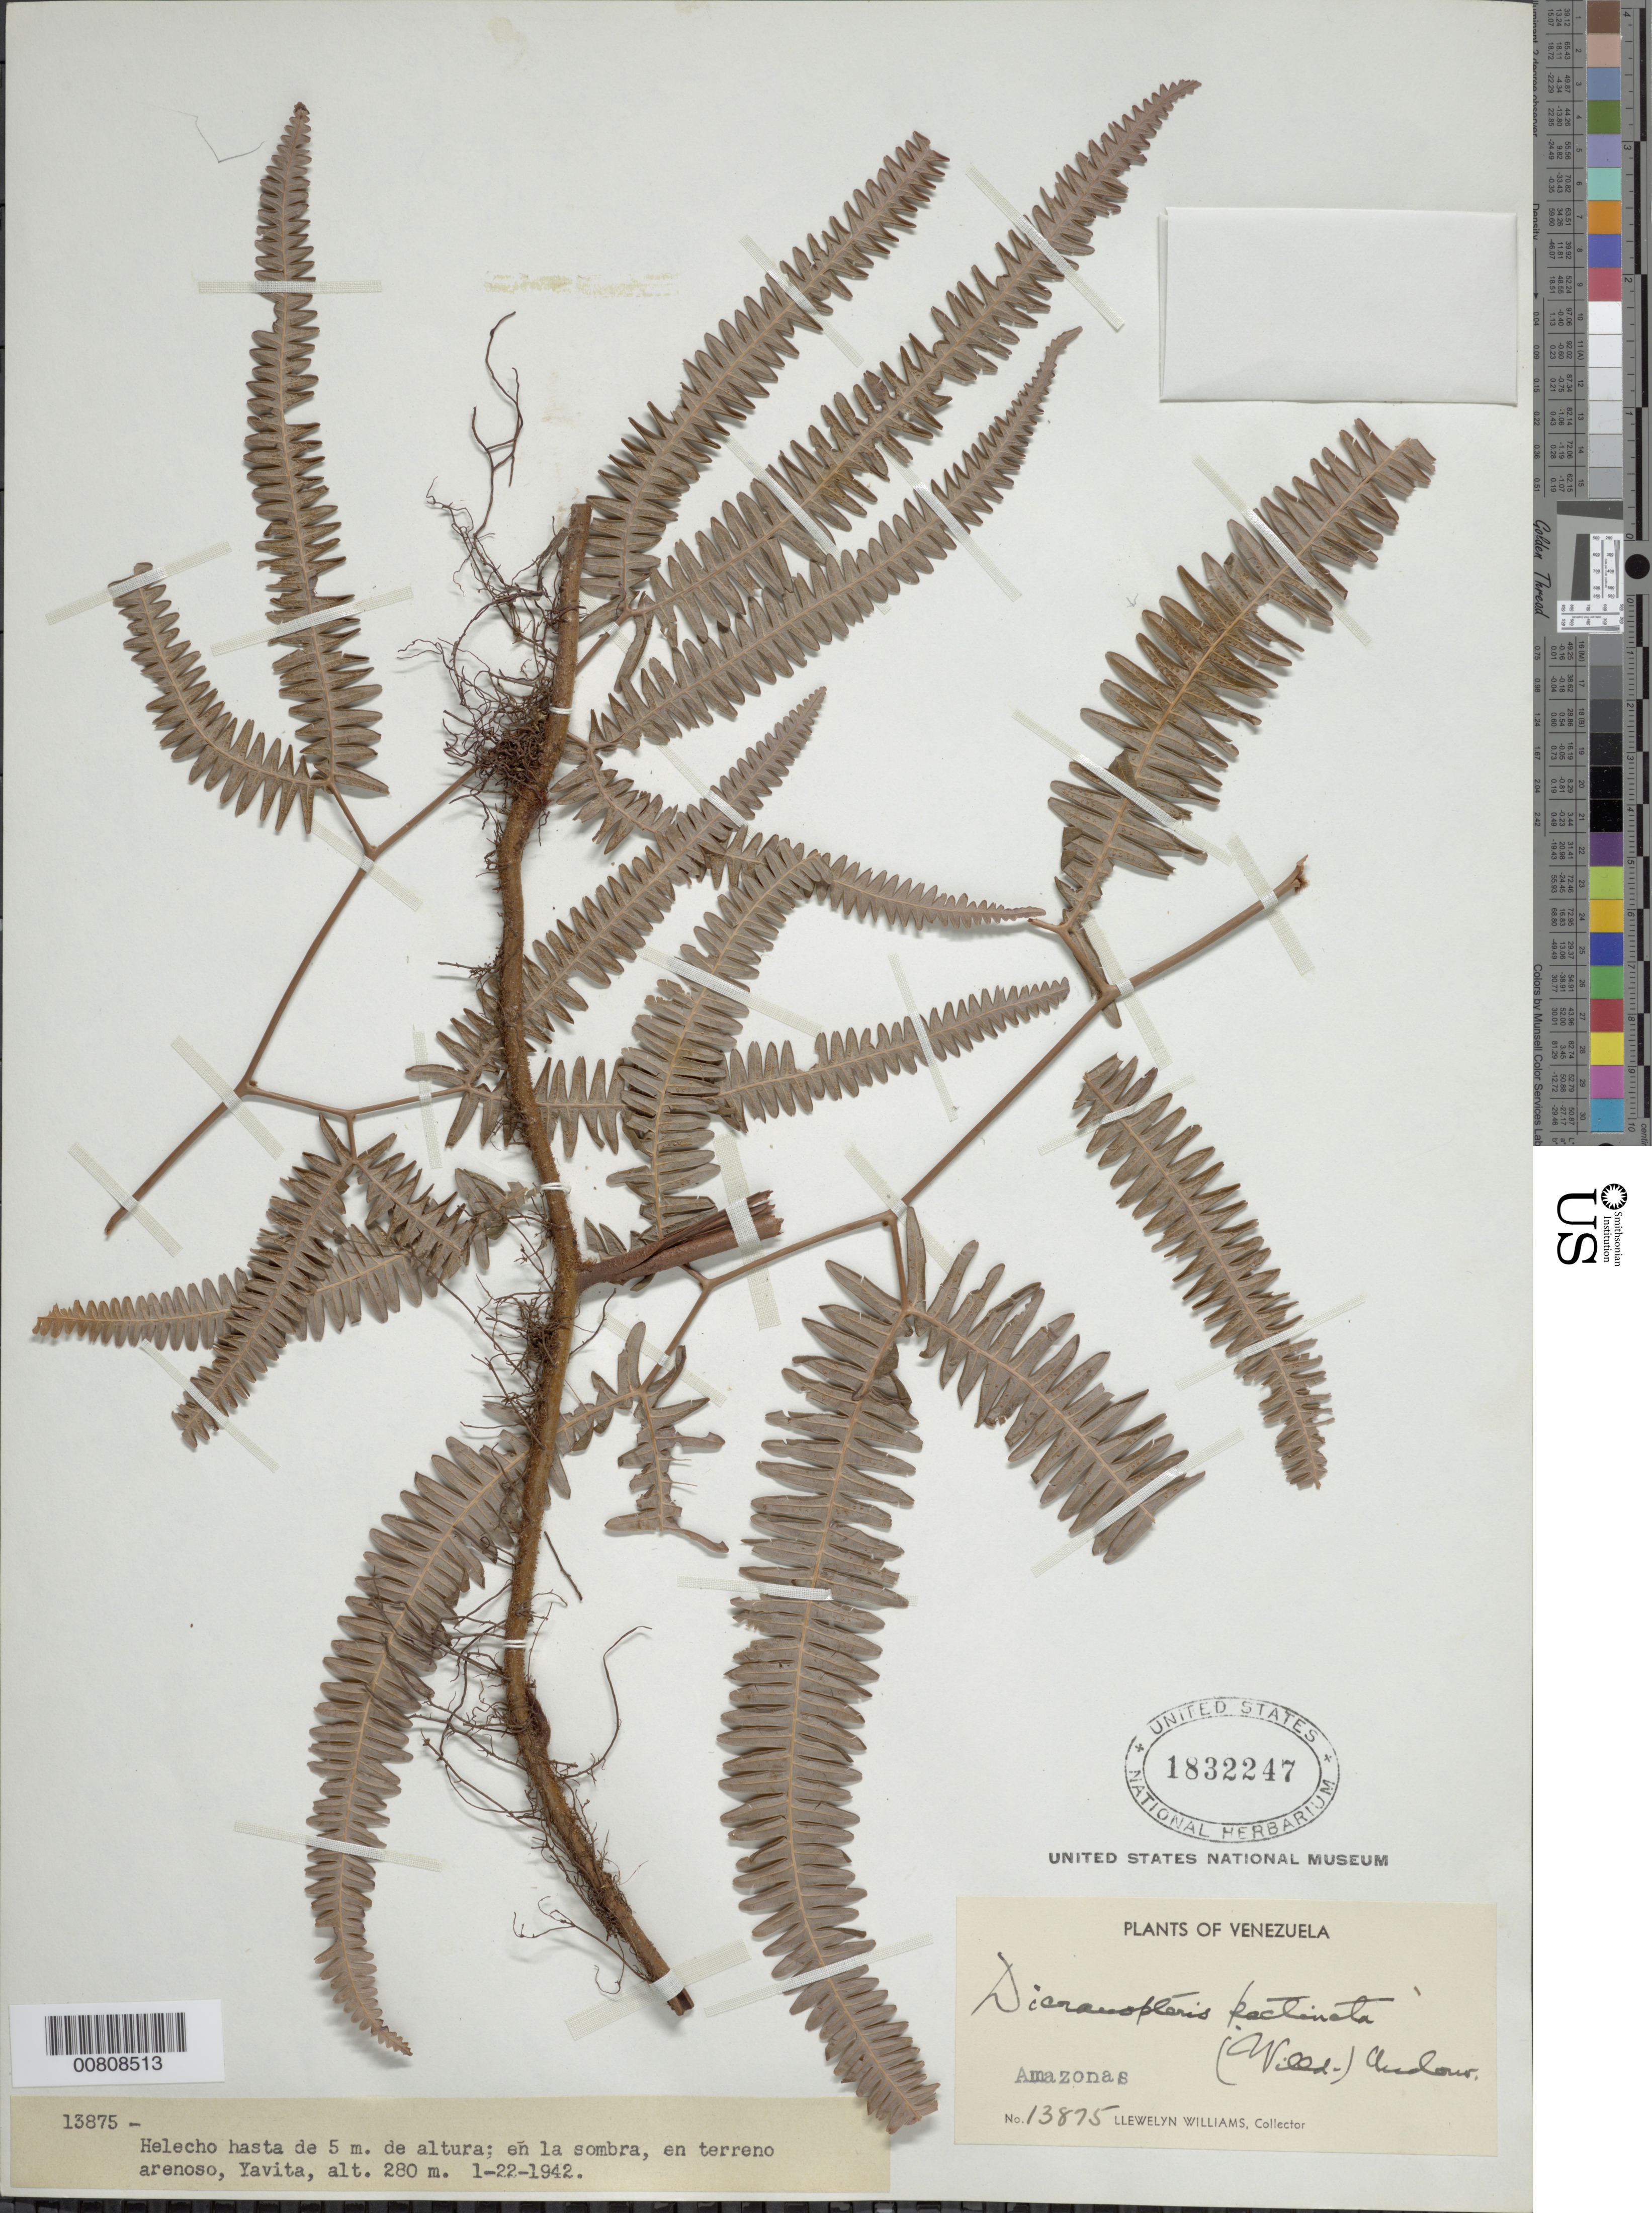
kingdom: Plantae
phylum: Tracheophyta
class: Polypodiopsida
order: Gleicheniales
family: Gleicheniaceae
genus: Gleichenella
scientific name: Gleichenella pectinata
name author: (Willd.) Ching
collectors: Ll. Williams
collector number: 13875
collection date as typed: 22-Jan-42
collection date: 1942-01-22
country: Venezuela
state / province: Amazonas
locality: Yavita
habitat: Sombra, en terreno arenoso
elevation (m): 280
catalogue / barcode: US 1832247